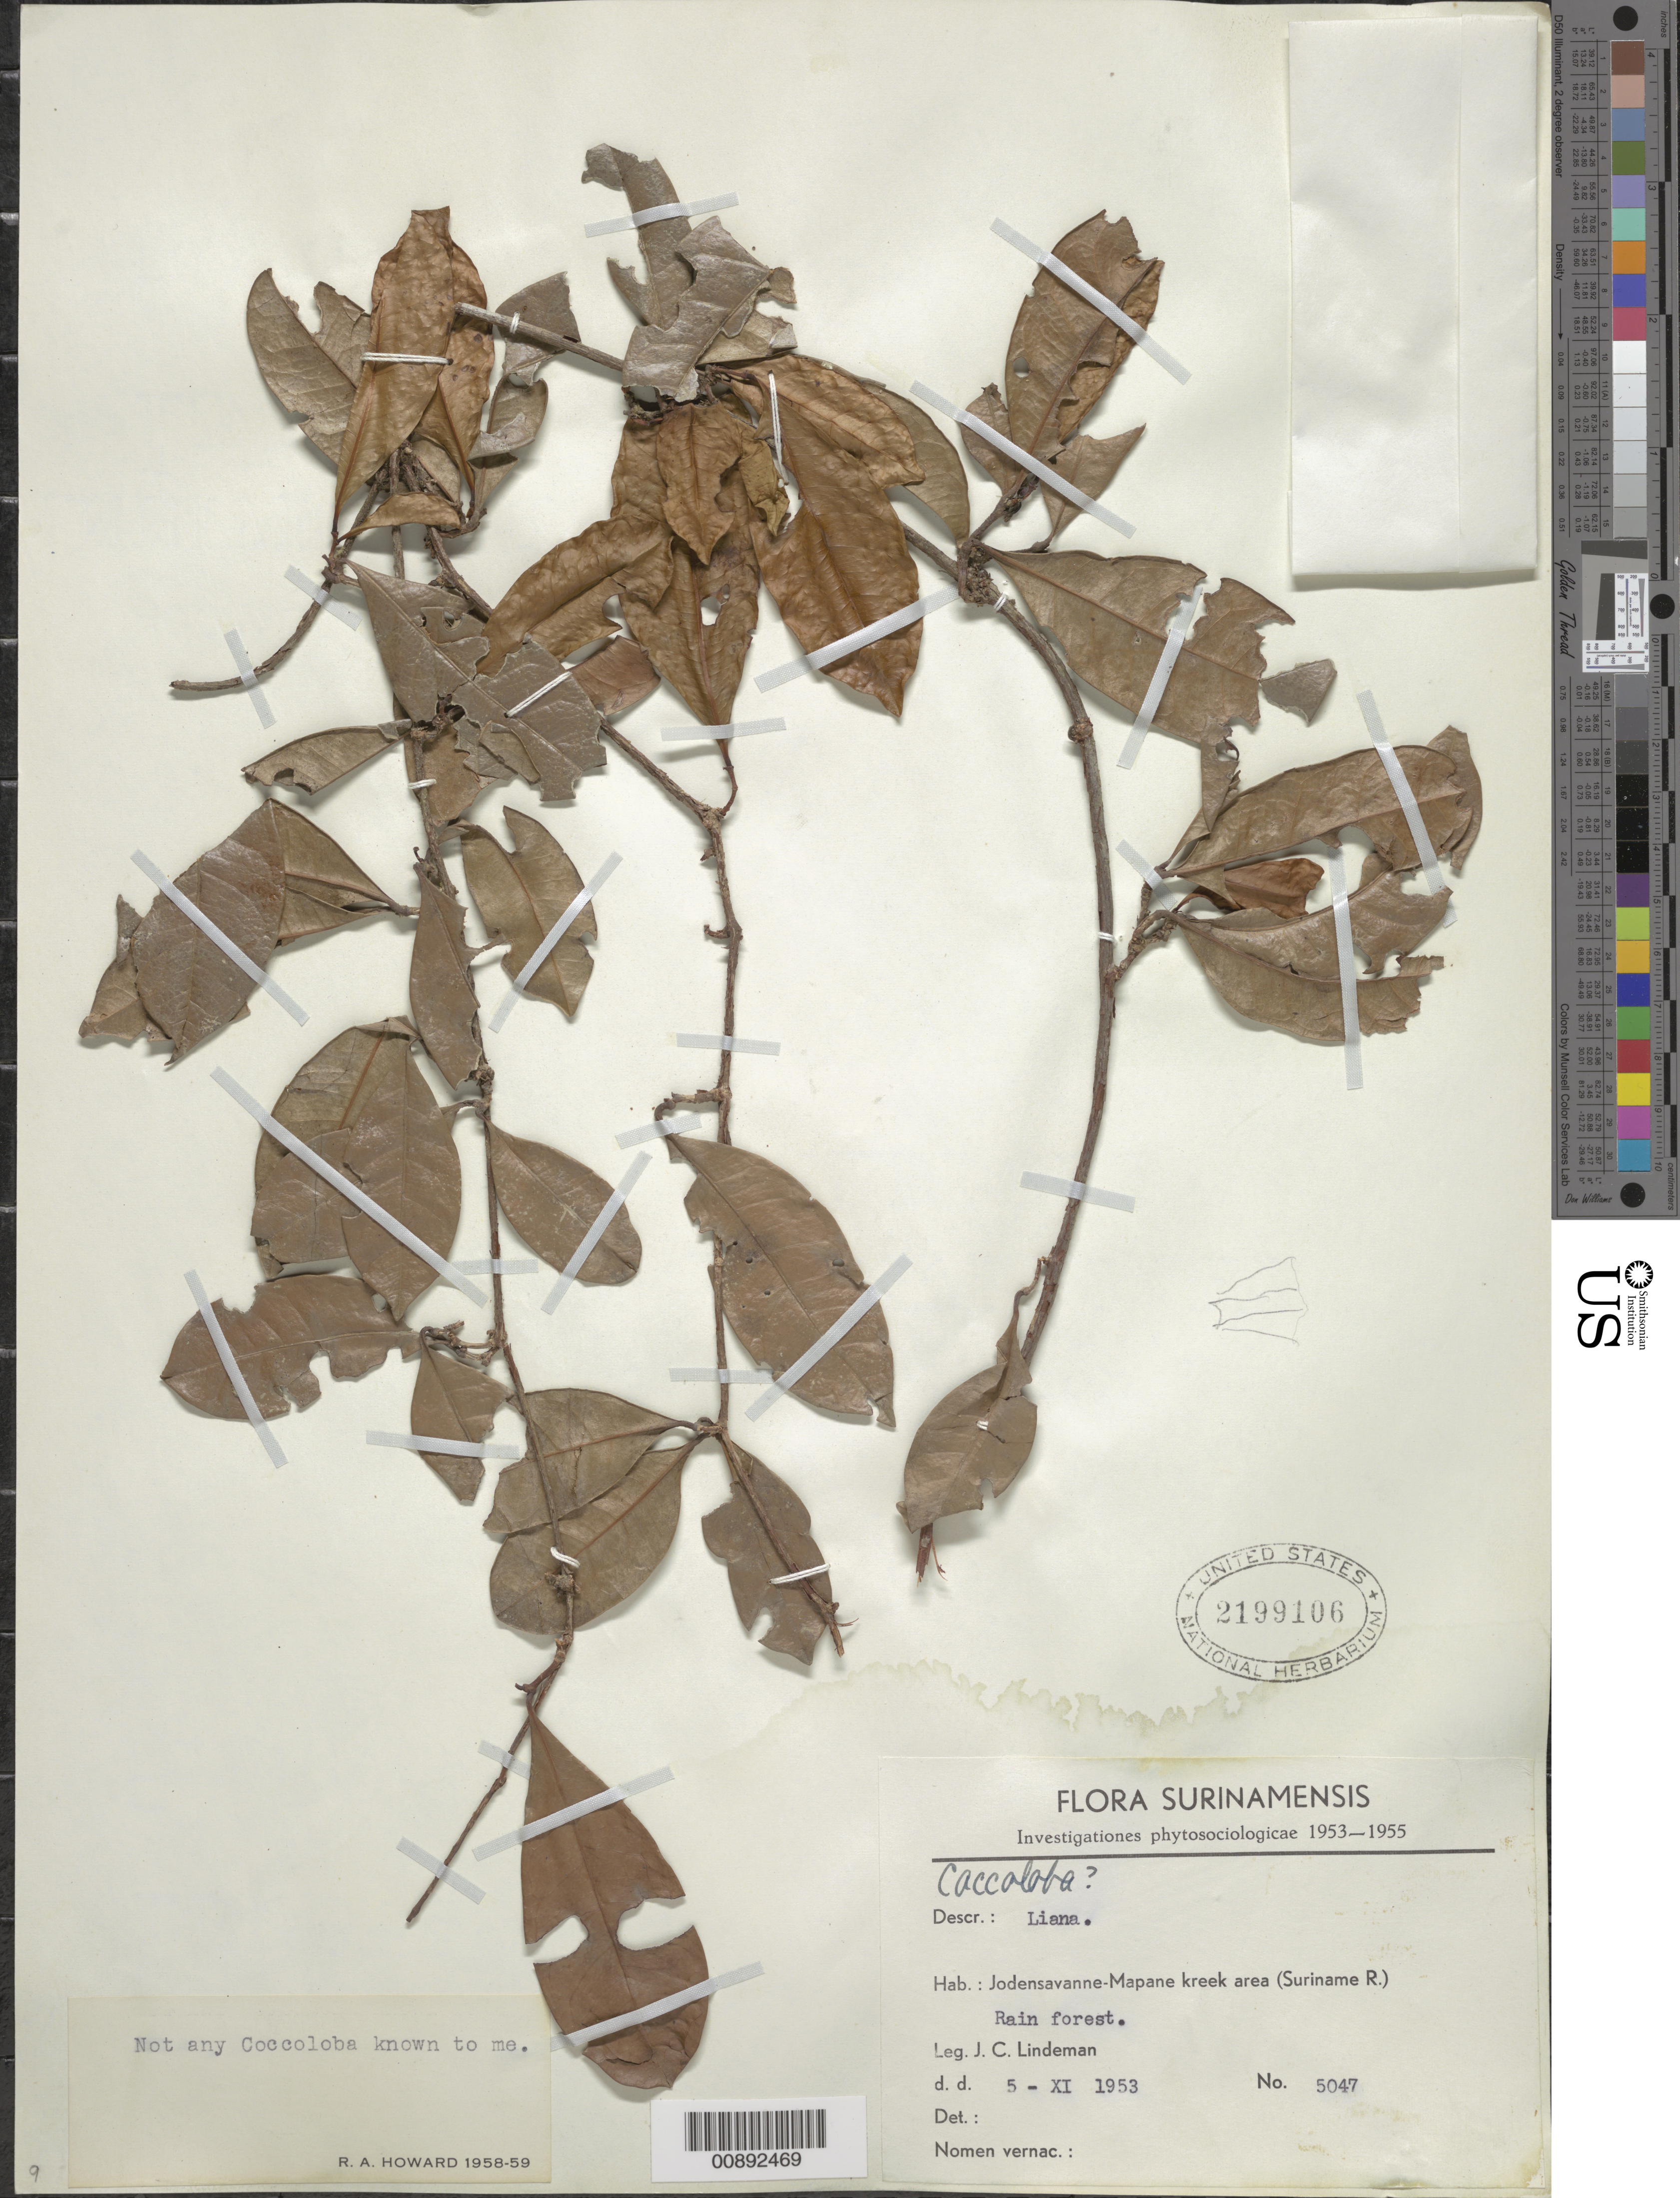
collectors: J. C. Lindeman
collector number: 5047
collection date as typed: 5-Oct-53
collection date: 1953-10-05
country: Suriname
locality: Jodensavanne-Mapane kreek area (Suriname River)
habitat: Rainforest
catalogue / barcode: US 2199106